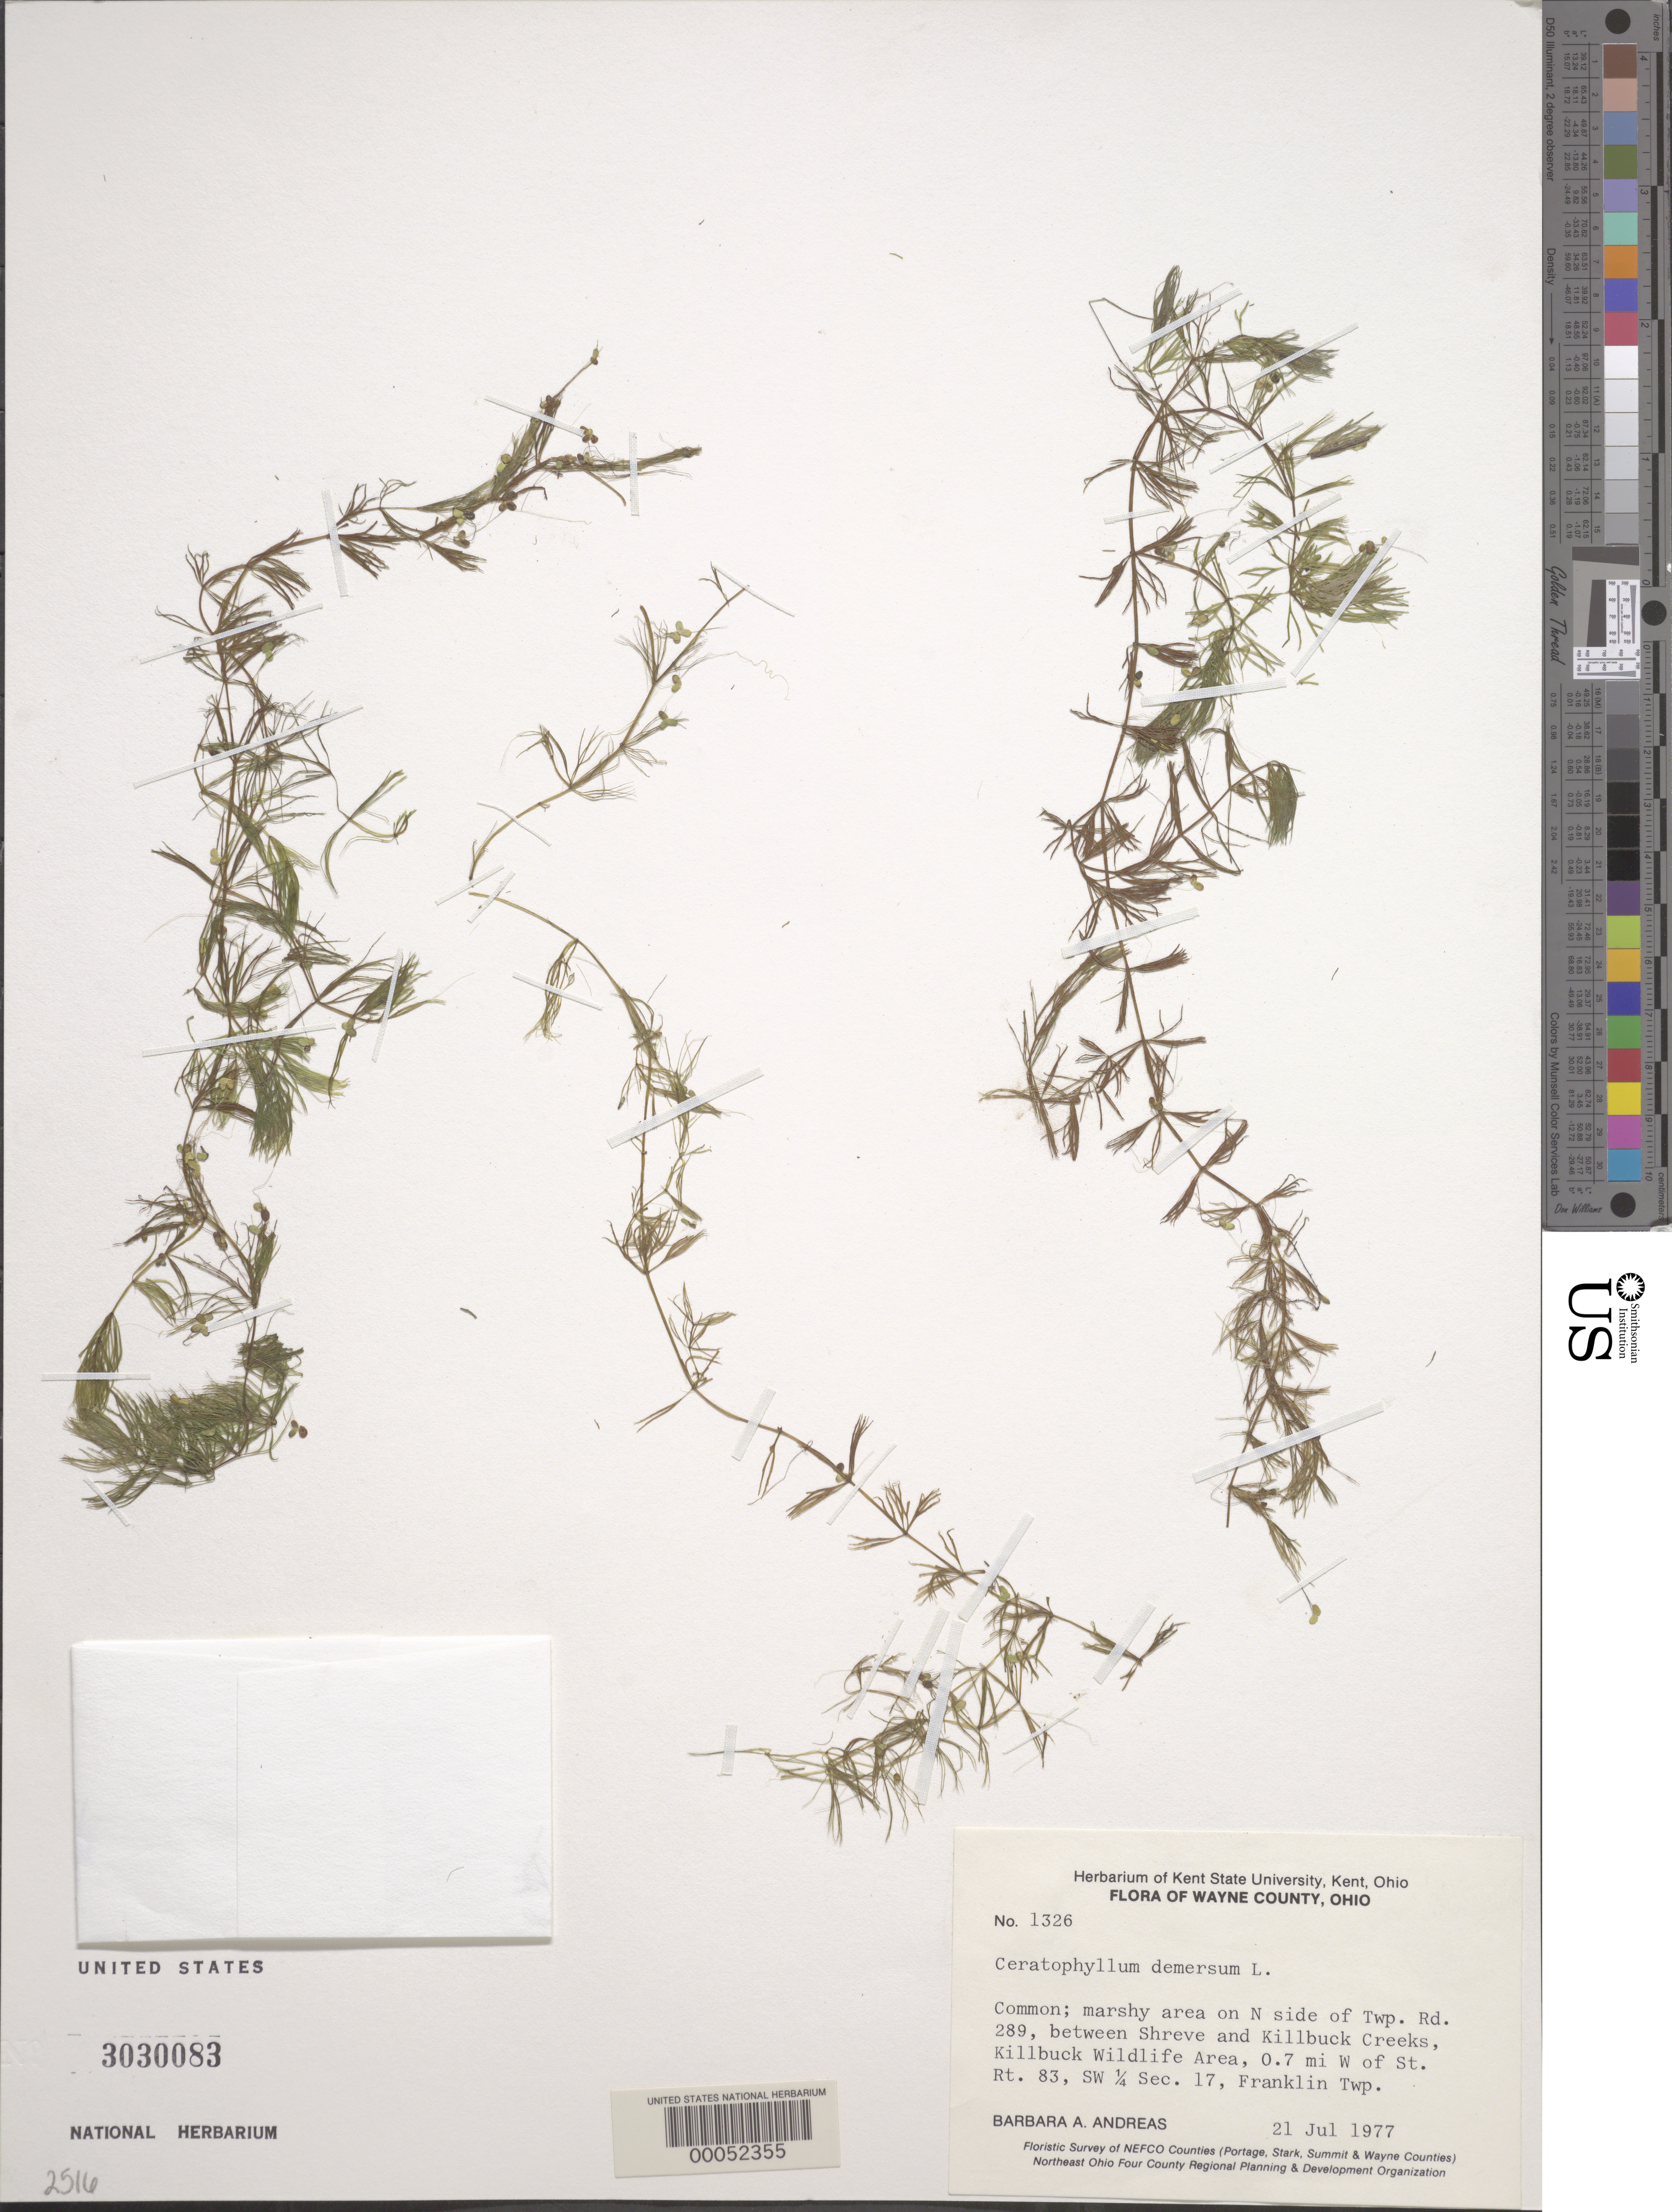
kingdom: Plantae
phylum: Tracheophyta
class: Magnoliopsida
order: Ceratophyllales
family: Ceratophyllaceae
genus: Ceratophyllum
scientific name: Ceratophyllum demersum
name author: L.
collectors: B. A. Andreas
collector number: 1326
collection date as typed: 21 Jul 1977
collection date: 1977-07-21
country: United States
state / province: Ohio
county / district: Wayne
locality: Marshy area on n side of twp. rd. 289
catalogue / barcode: US 3030083